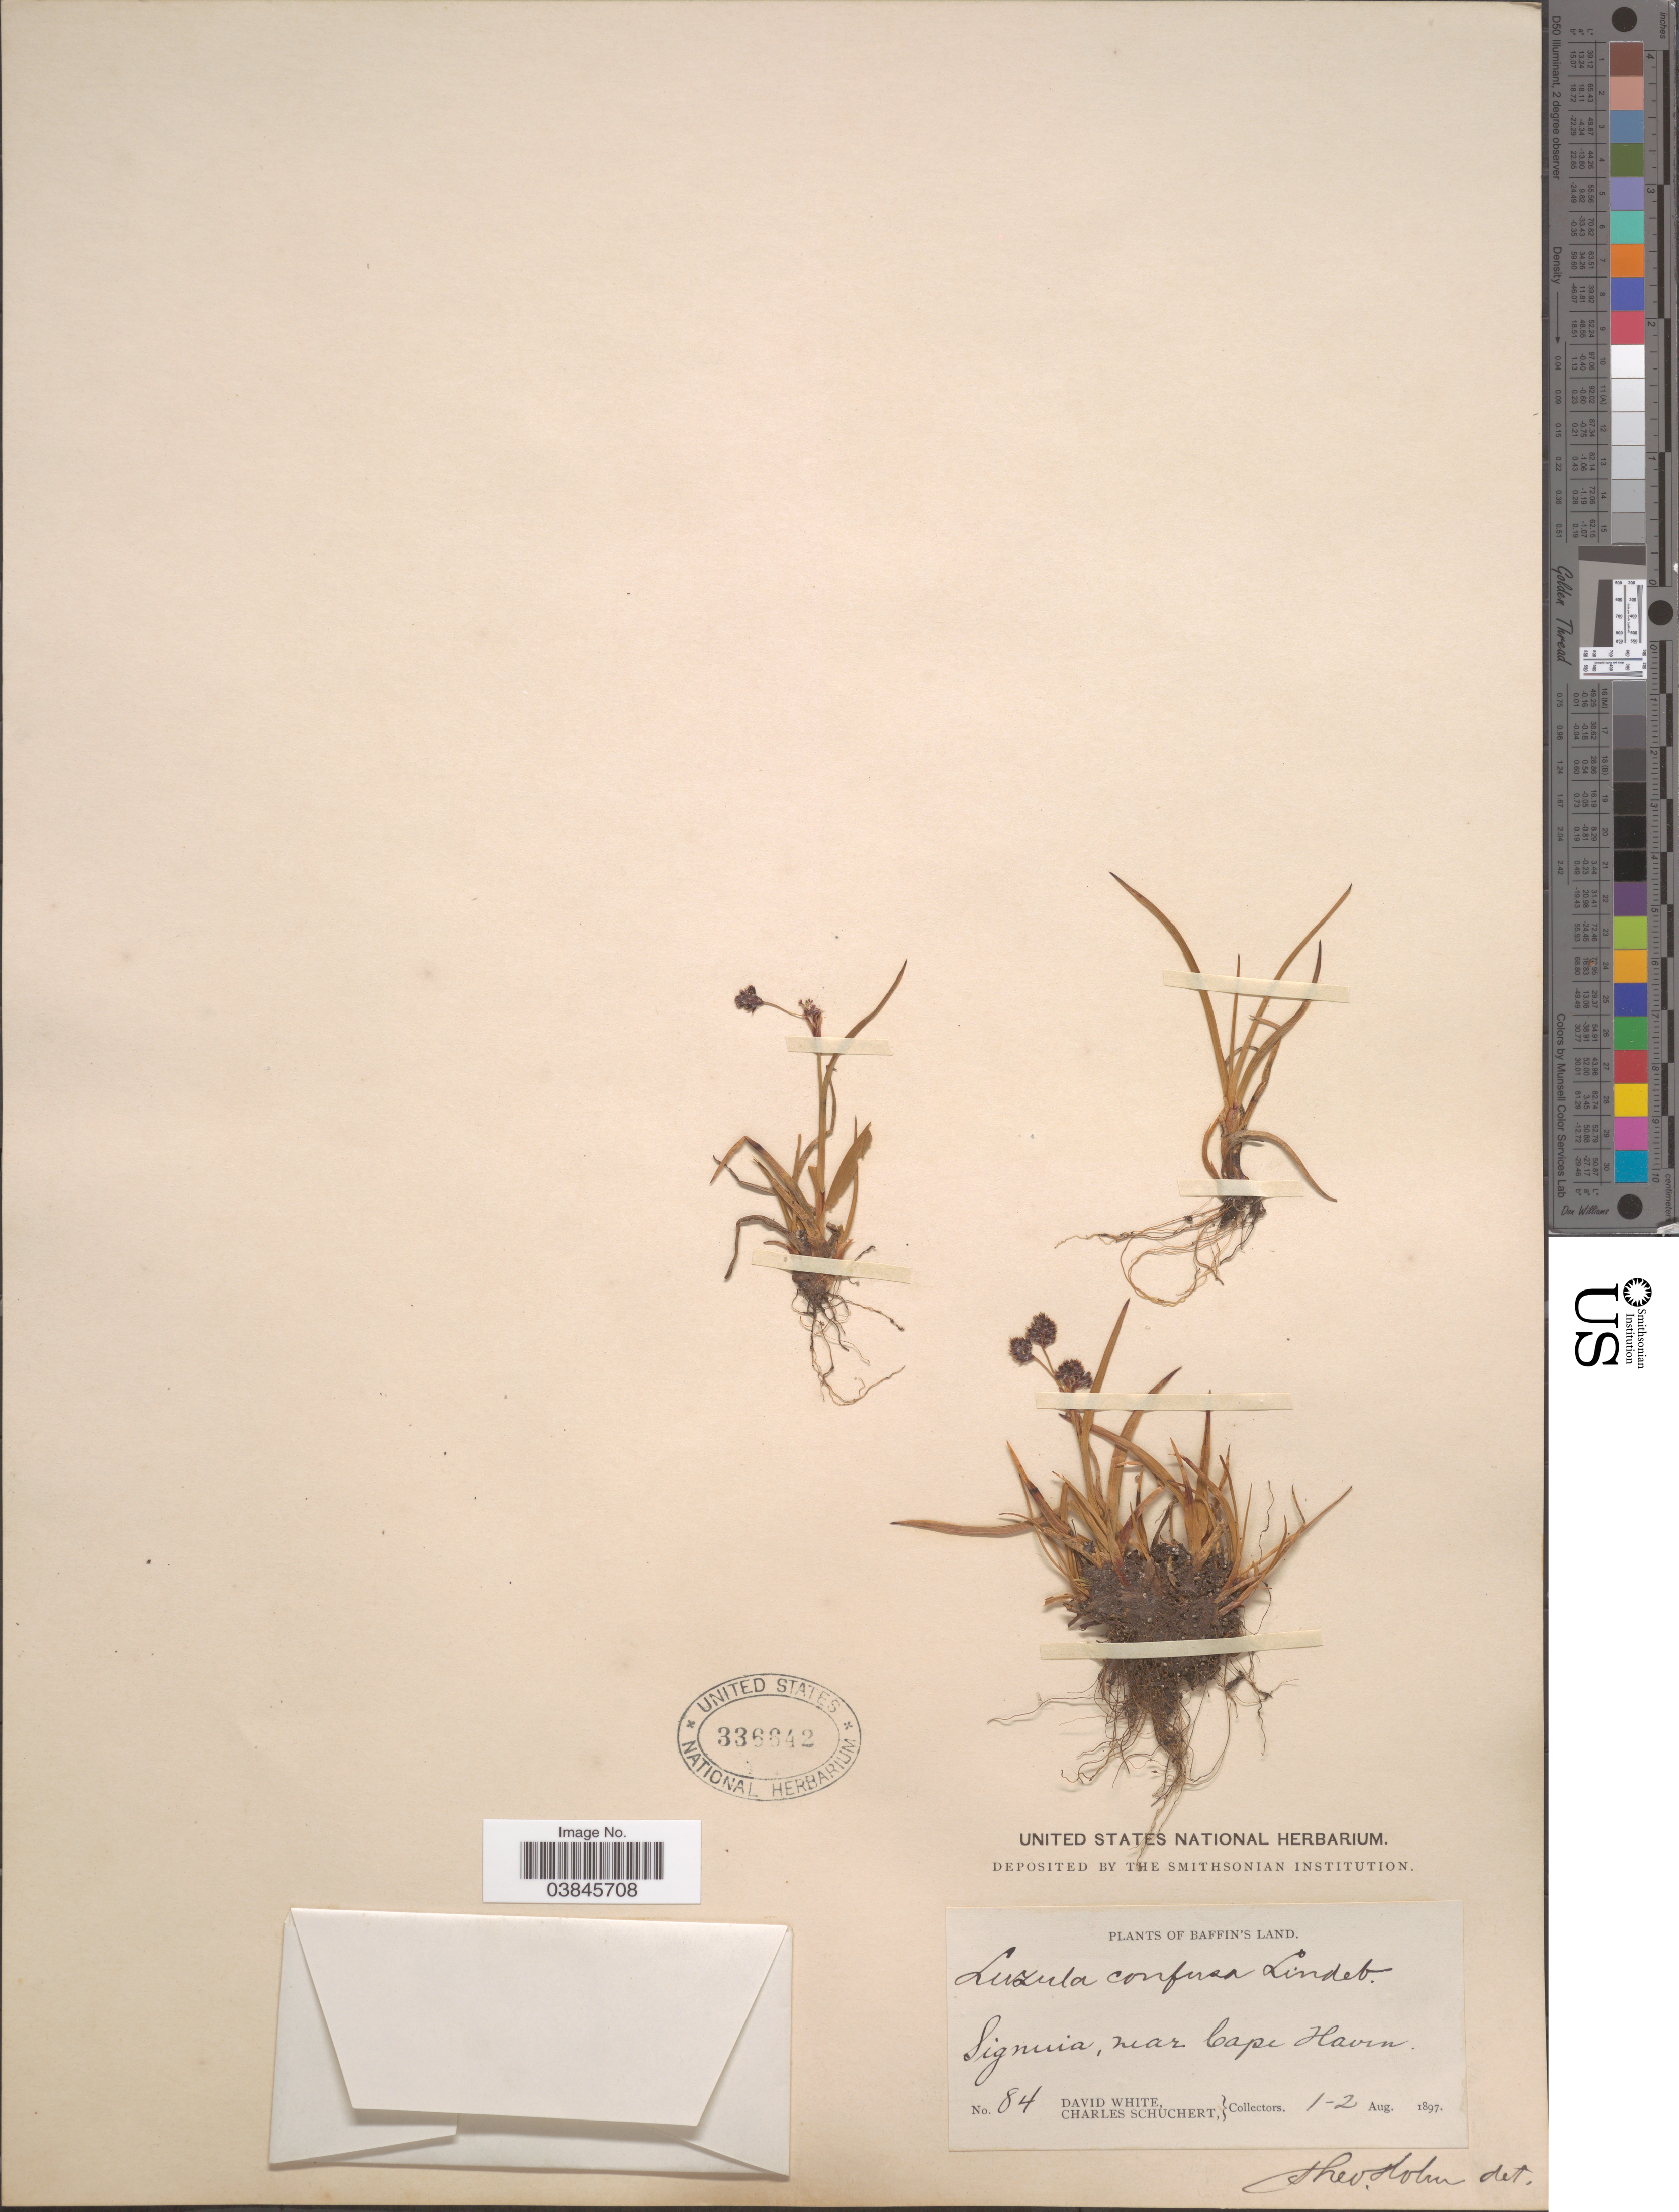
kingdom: Plantae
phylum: Tracheophyta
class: Liliopsida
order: Poales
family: Juncaceae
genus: Luzula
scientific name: Luzula confusa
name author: Lindeb.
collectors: D. White & C. Schuchert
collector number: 84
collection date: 1897-08-01/1897-08-02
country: Canada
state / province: Nunavut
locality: Baffin's Land. Signuia, near Cape Haven.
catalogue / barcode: US 336642